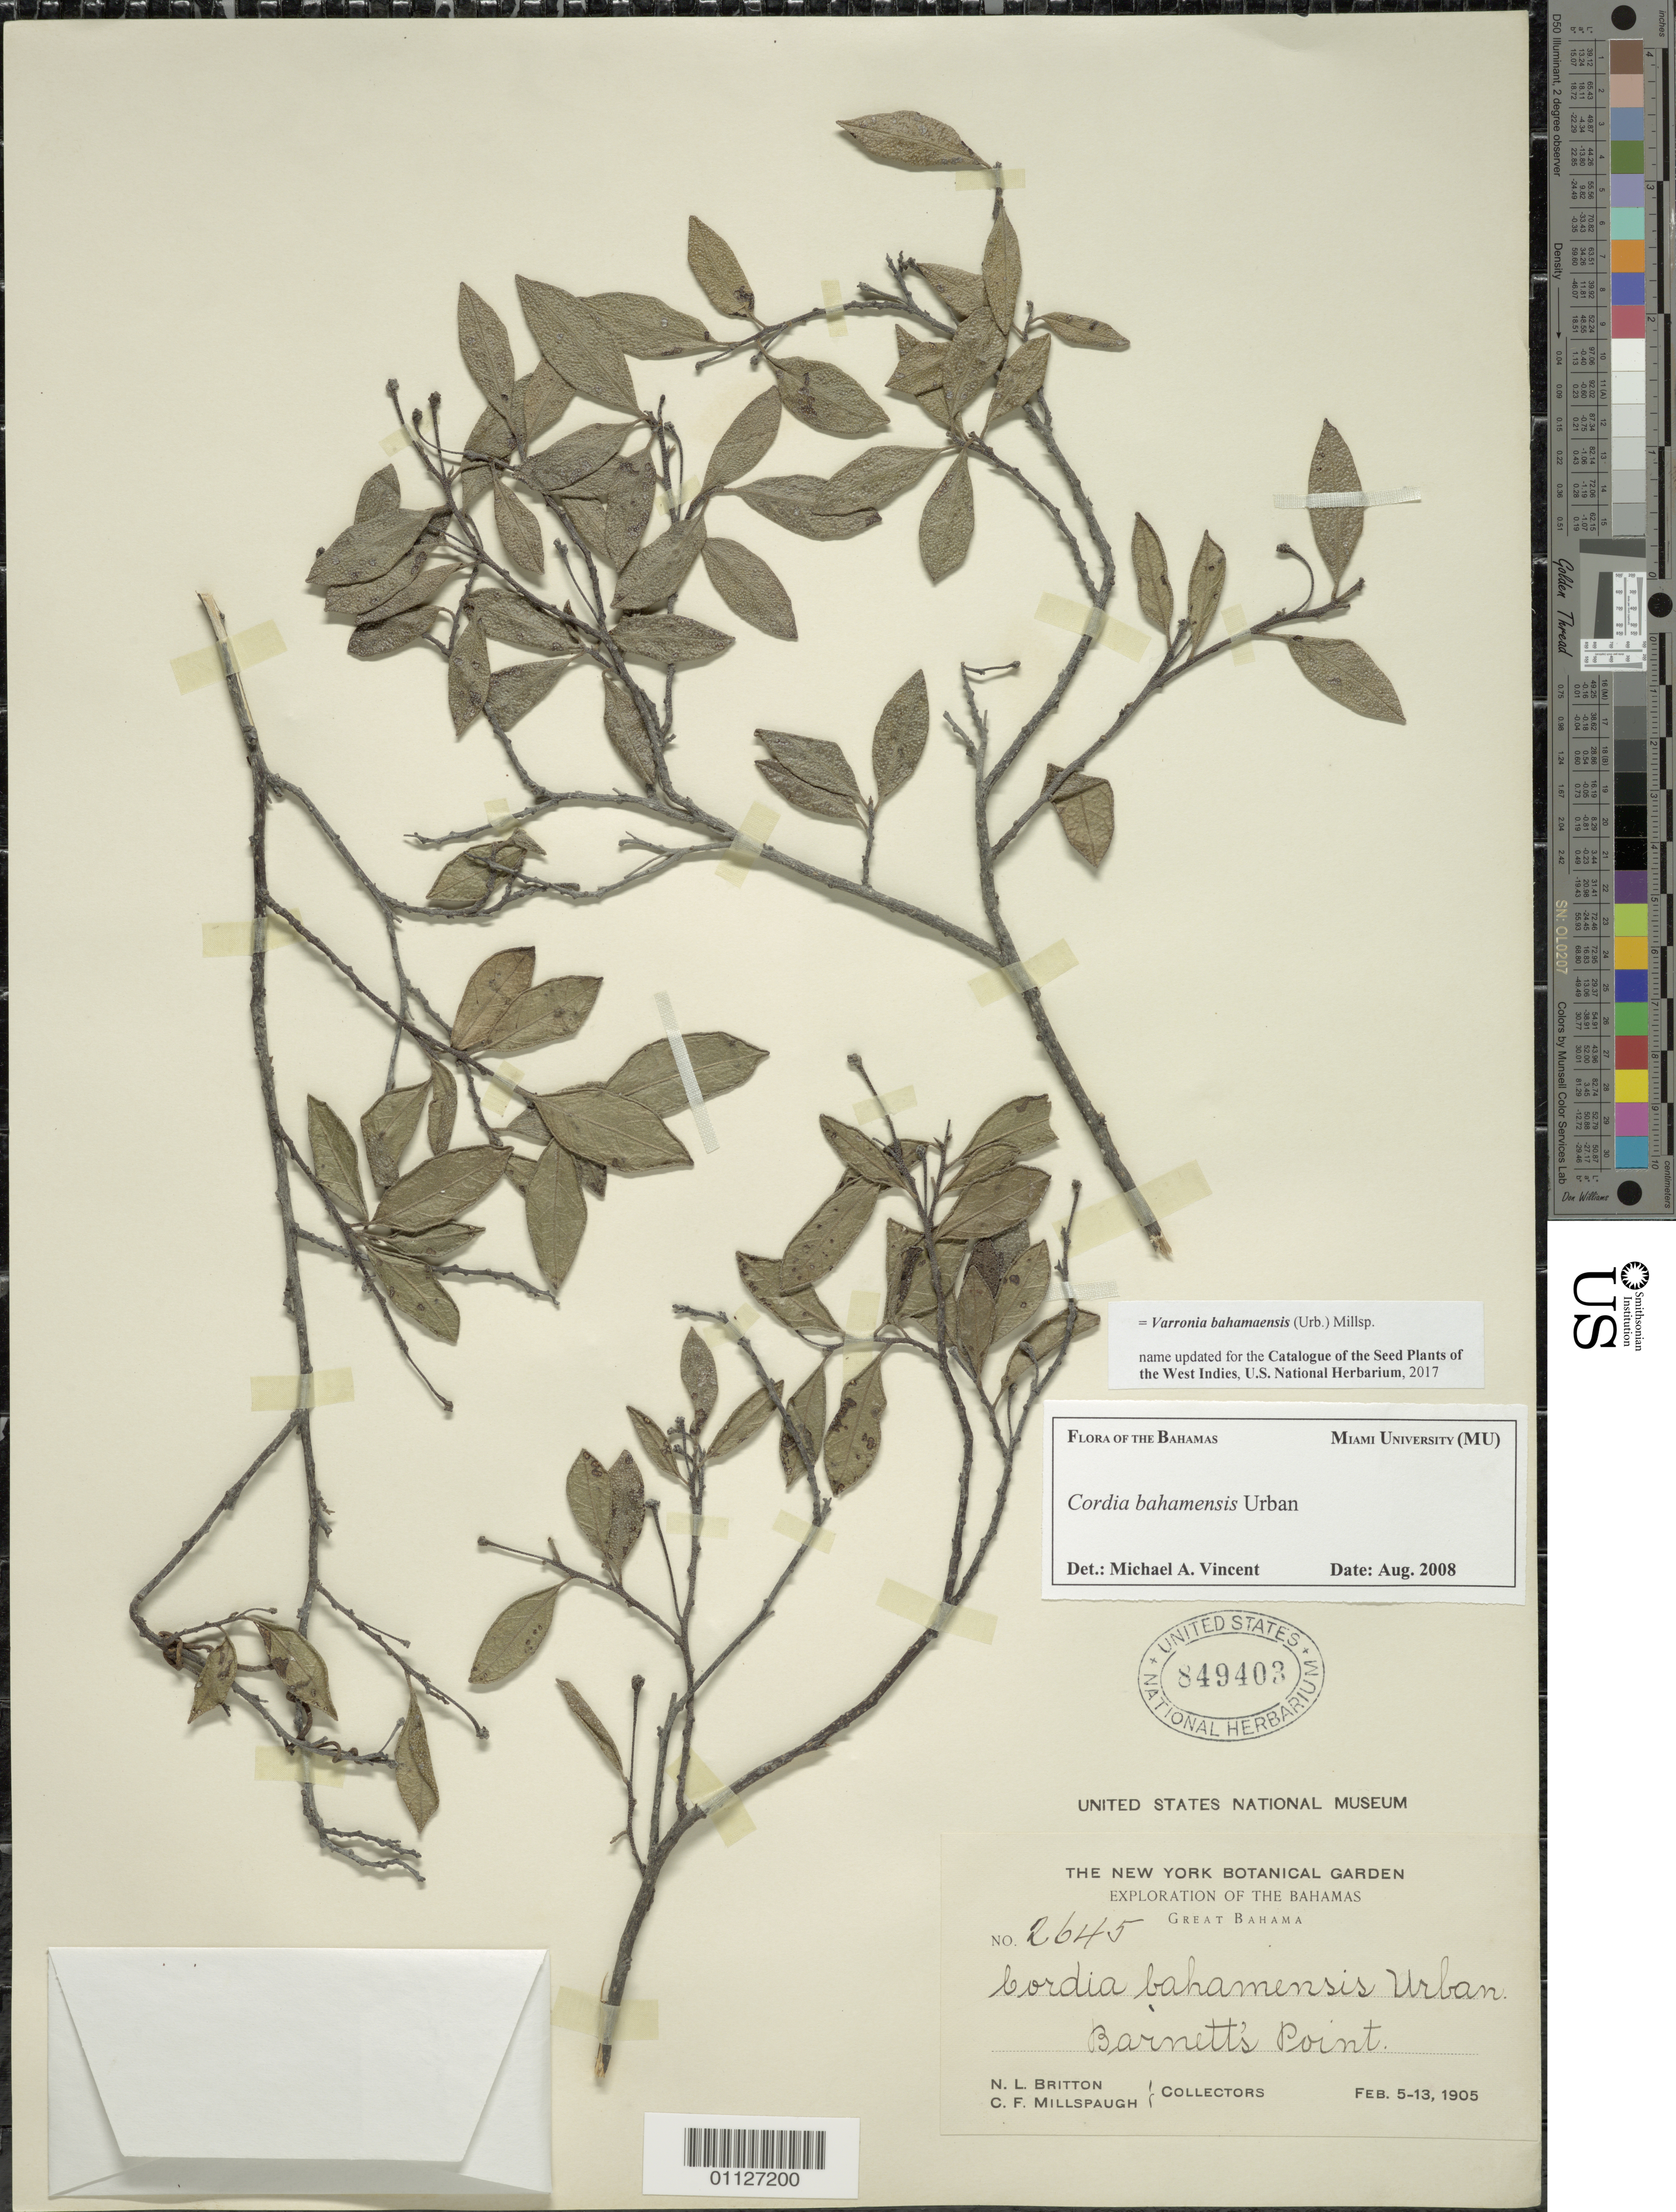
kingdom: Plantae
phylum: Tracheophyta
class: Magnoliopsida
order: Boraginales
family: Cordiaceae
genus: Varronia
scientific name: Varronia bahamensis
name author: (Urb.) Millsp.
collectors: N. Britton & C. F. Millspaugh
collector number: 2645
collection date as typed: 05 Feb 1905 to 13 Feb 1905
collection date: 1905-02-05/1905-02-13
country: Bahamas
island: Great Bahama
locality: Barnett's point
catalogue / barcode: US 849403